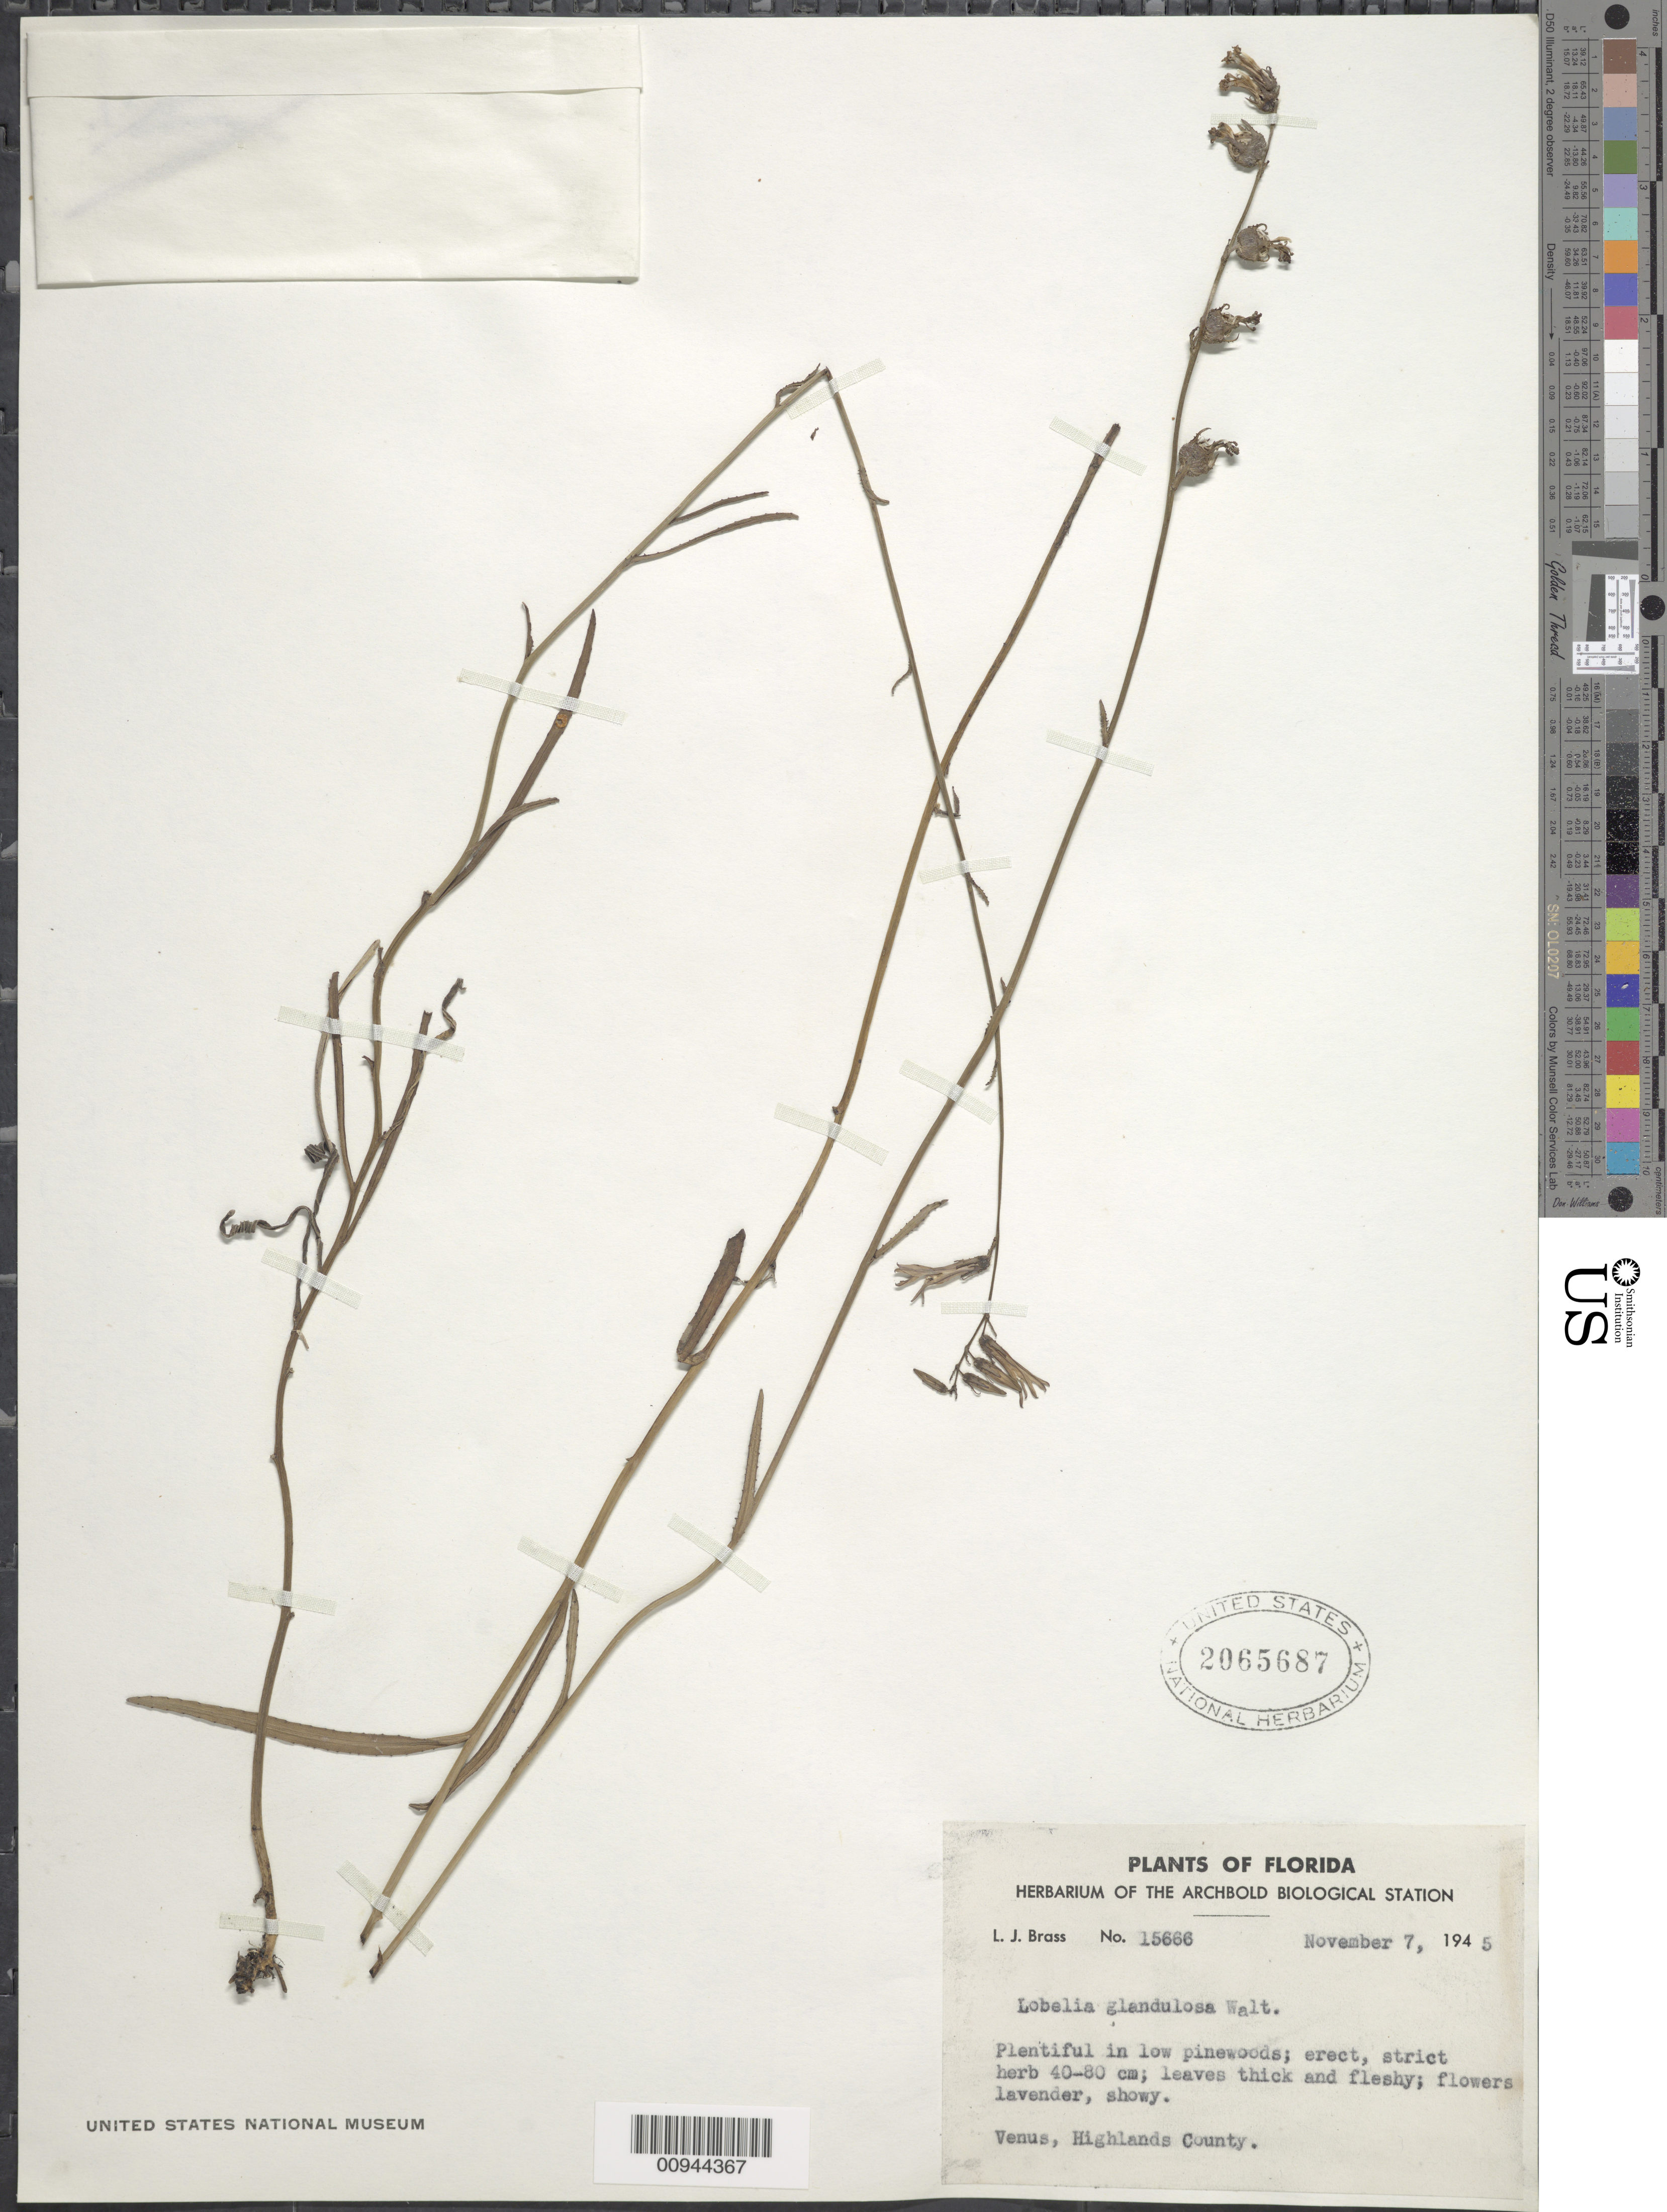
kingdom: Plantae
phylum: Tracheophyta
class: Magnoliopsida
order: Asterales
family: Campanulaceae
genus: Lobelia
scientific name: Lobelia glandulosa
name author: Walter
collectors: L. J. Brass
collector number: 15666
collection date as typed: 07 Nov 1945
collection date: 1945-11-07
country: United States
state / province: Florida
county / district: Highlands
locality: Venus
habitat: plentiful in low pinewoods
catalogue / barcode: US 2065687